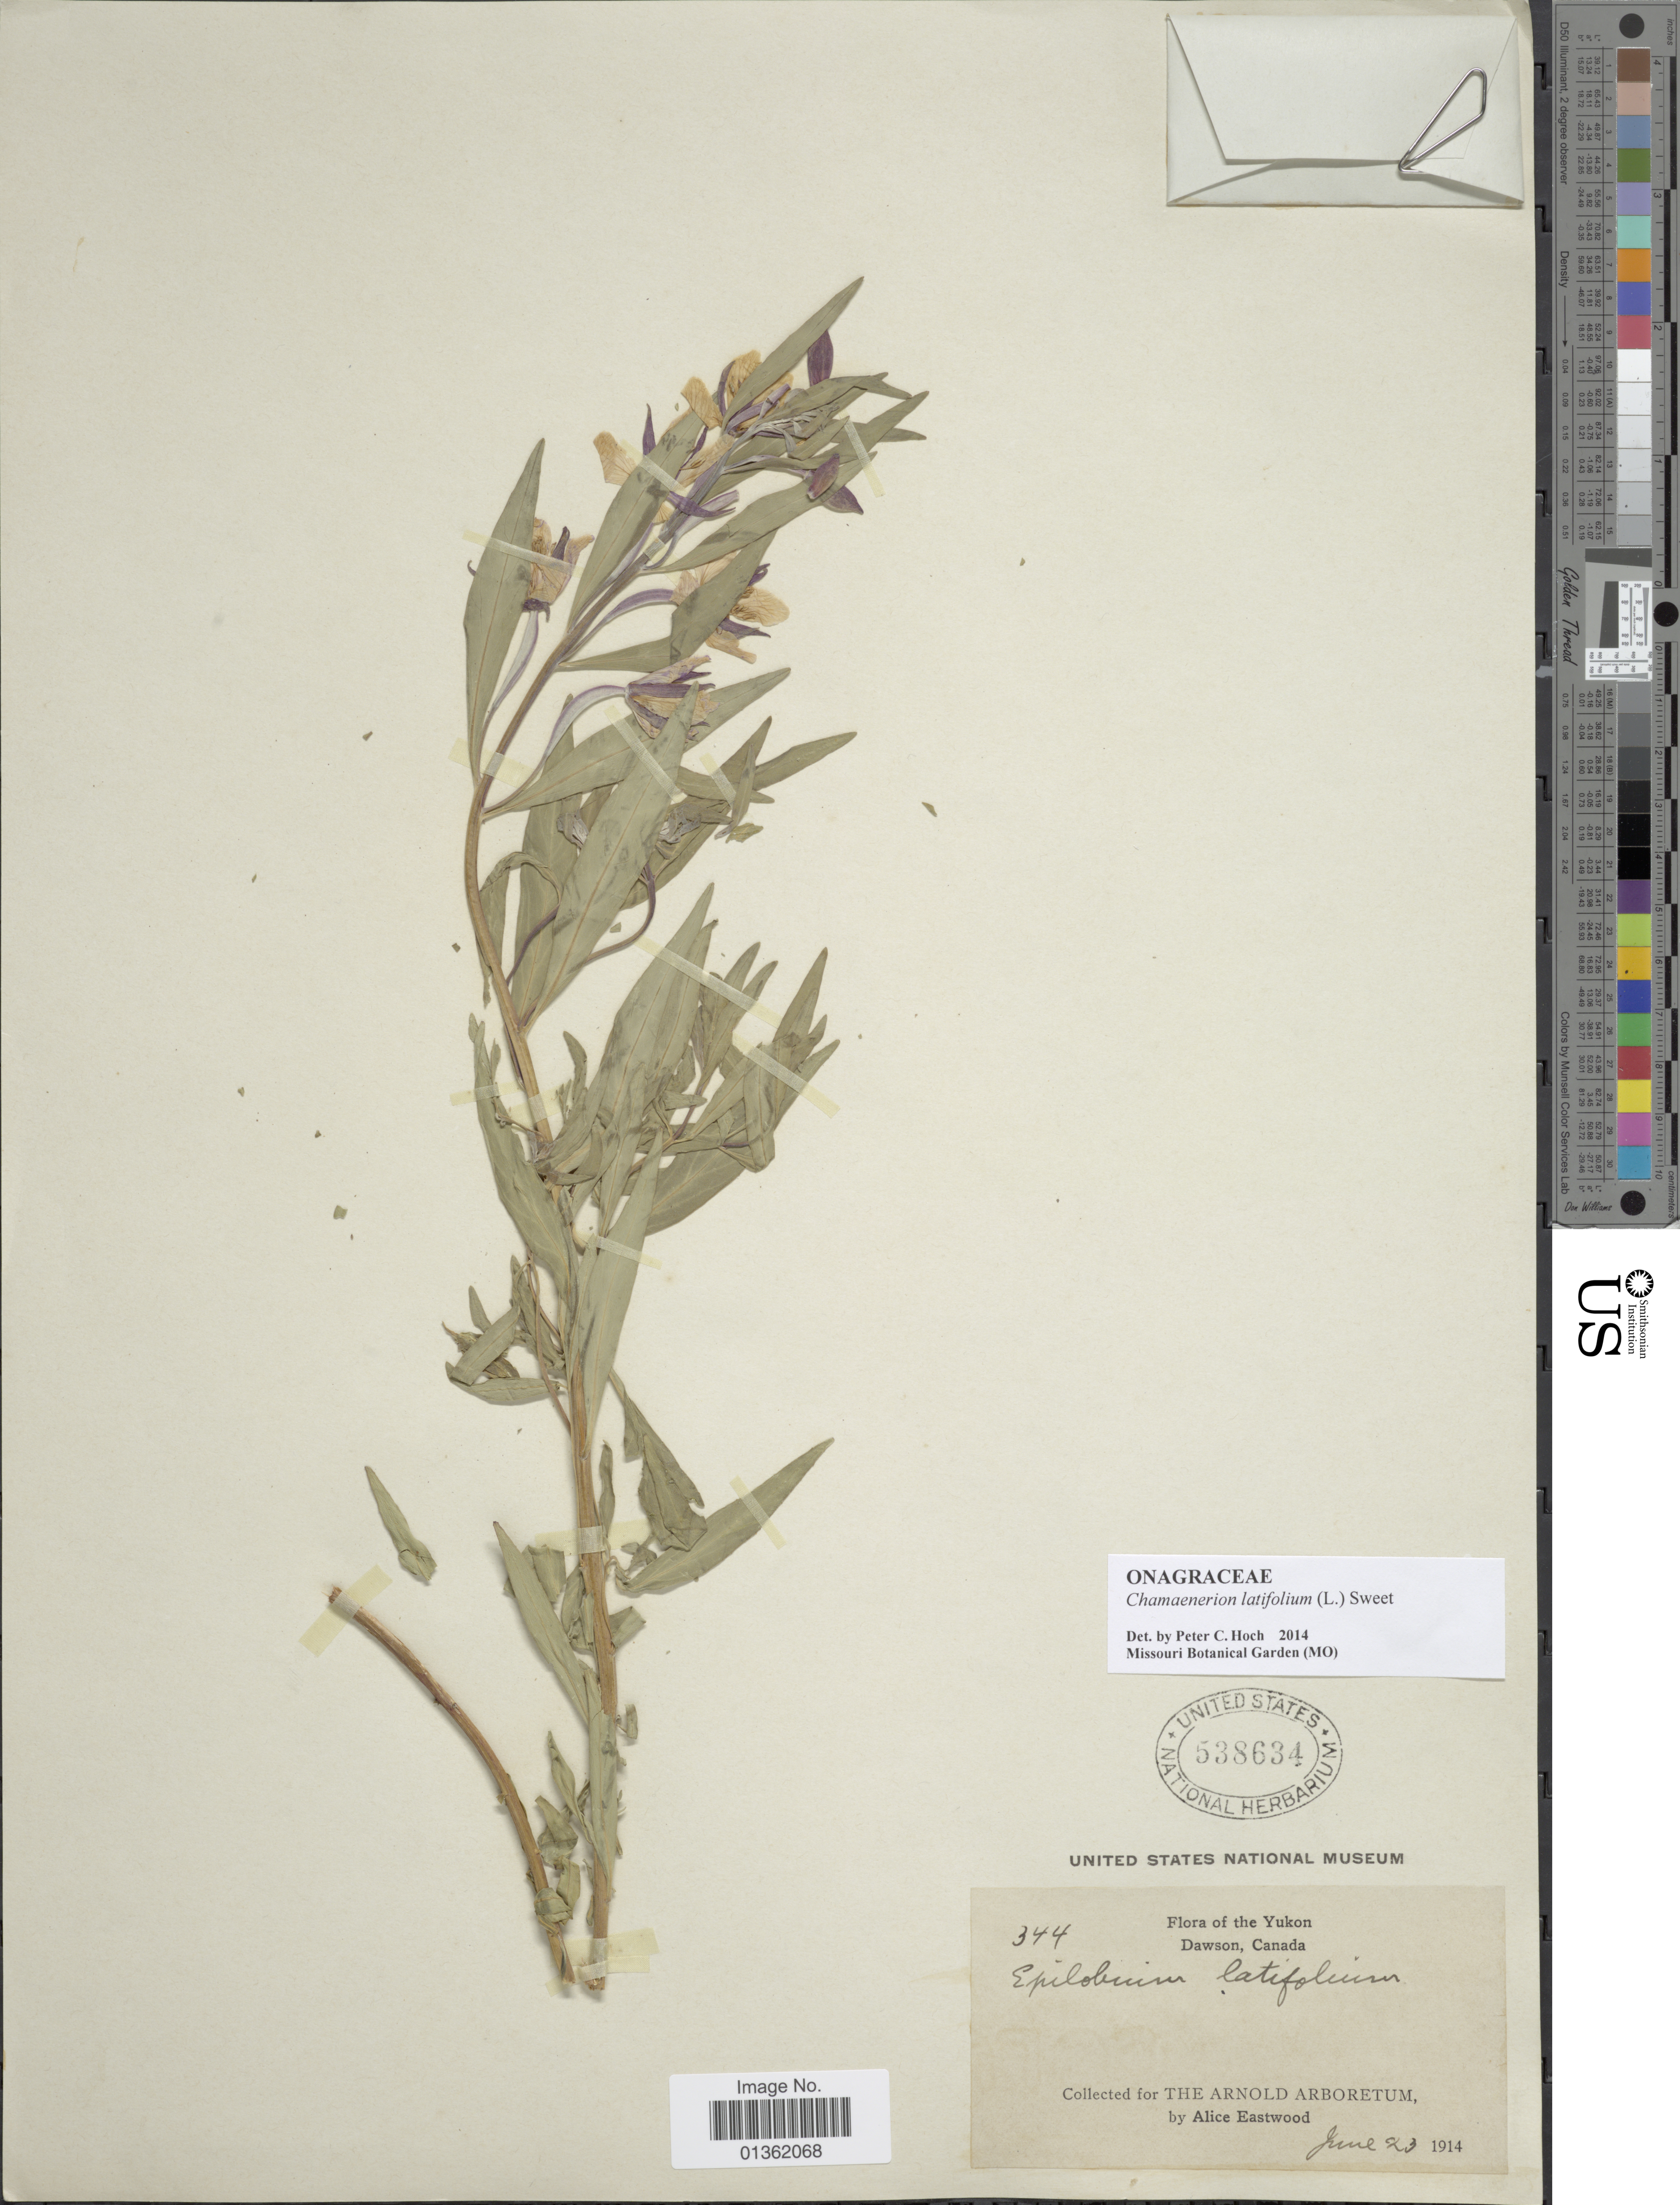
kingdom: Plantae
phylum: Tracheophyta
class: Magnoliopsida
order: Myrtales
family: Onagraceae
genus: Chamaenerion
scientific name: Chamaenerion latifolium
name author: (L.) Th. Fr. & Lange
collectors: A. Eastwood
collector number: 344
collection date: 1914-06-23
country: Canada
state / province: Yukon Territory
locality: Dawson.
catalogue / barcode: US 538634